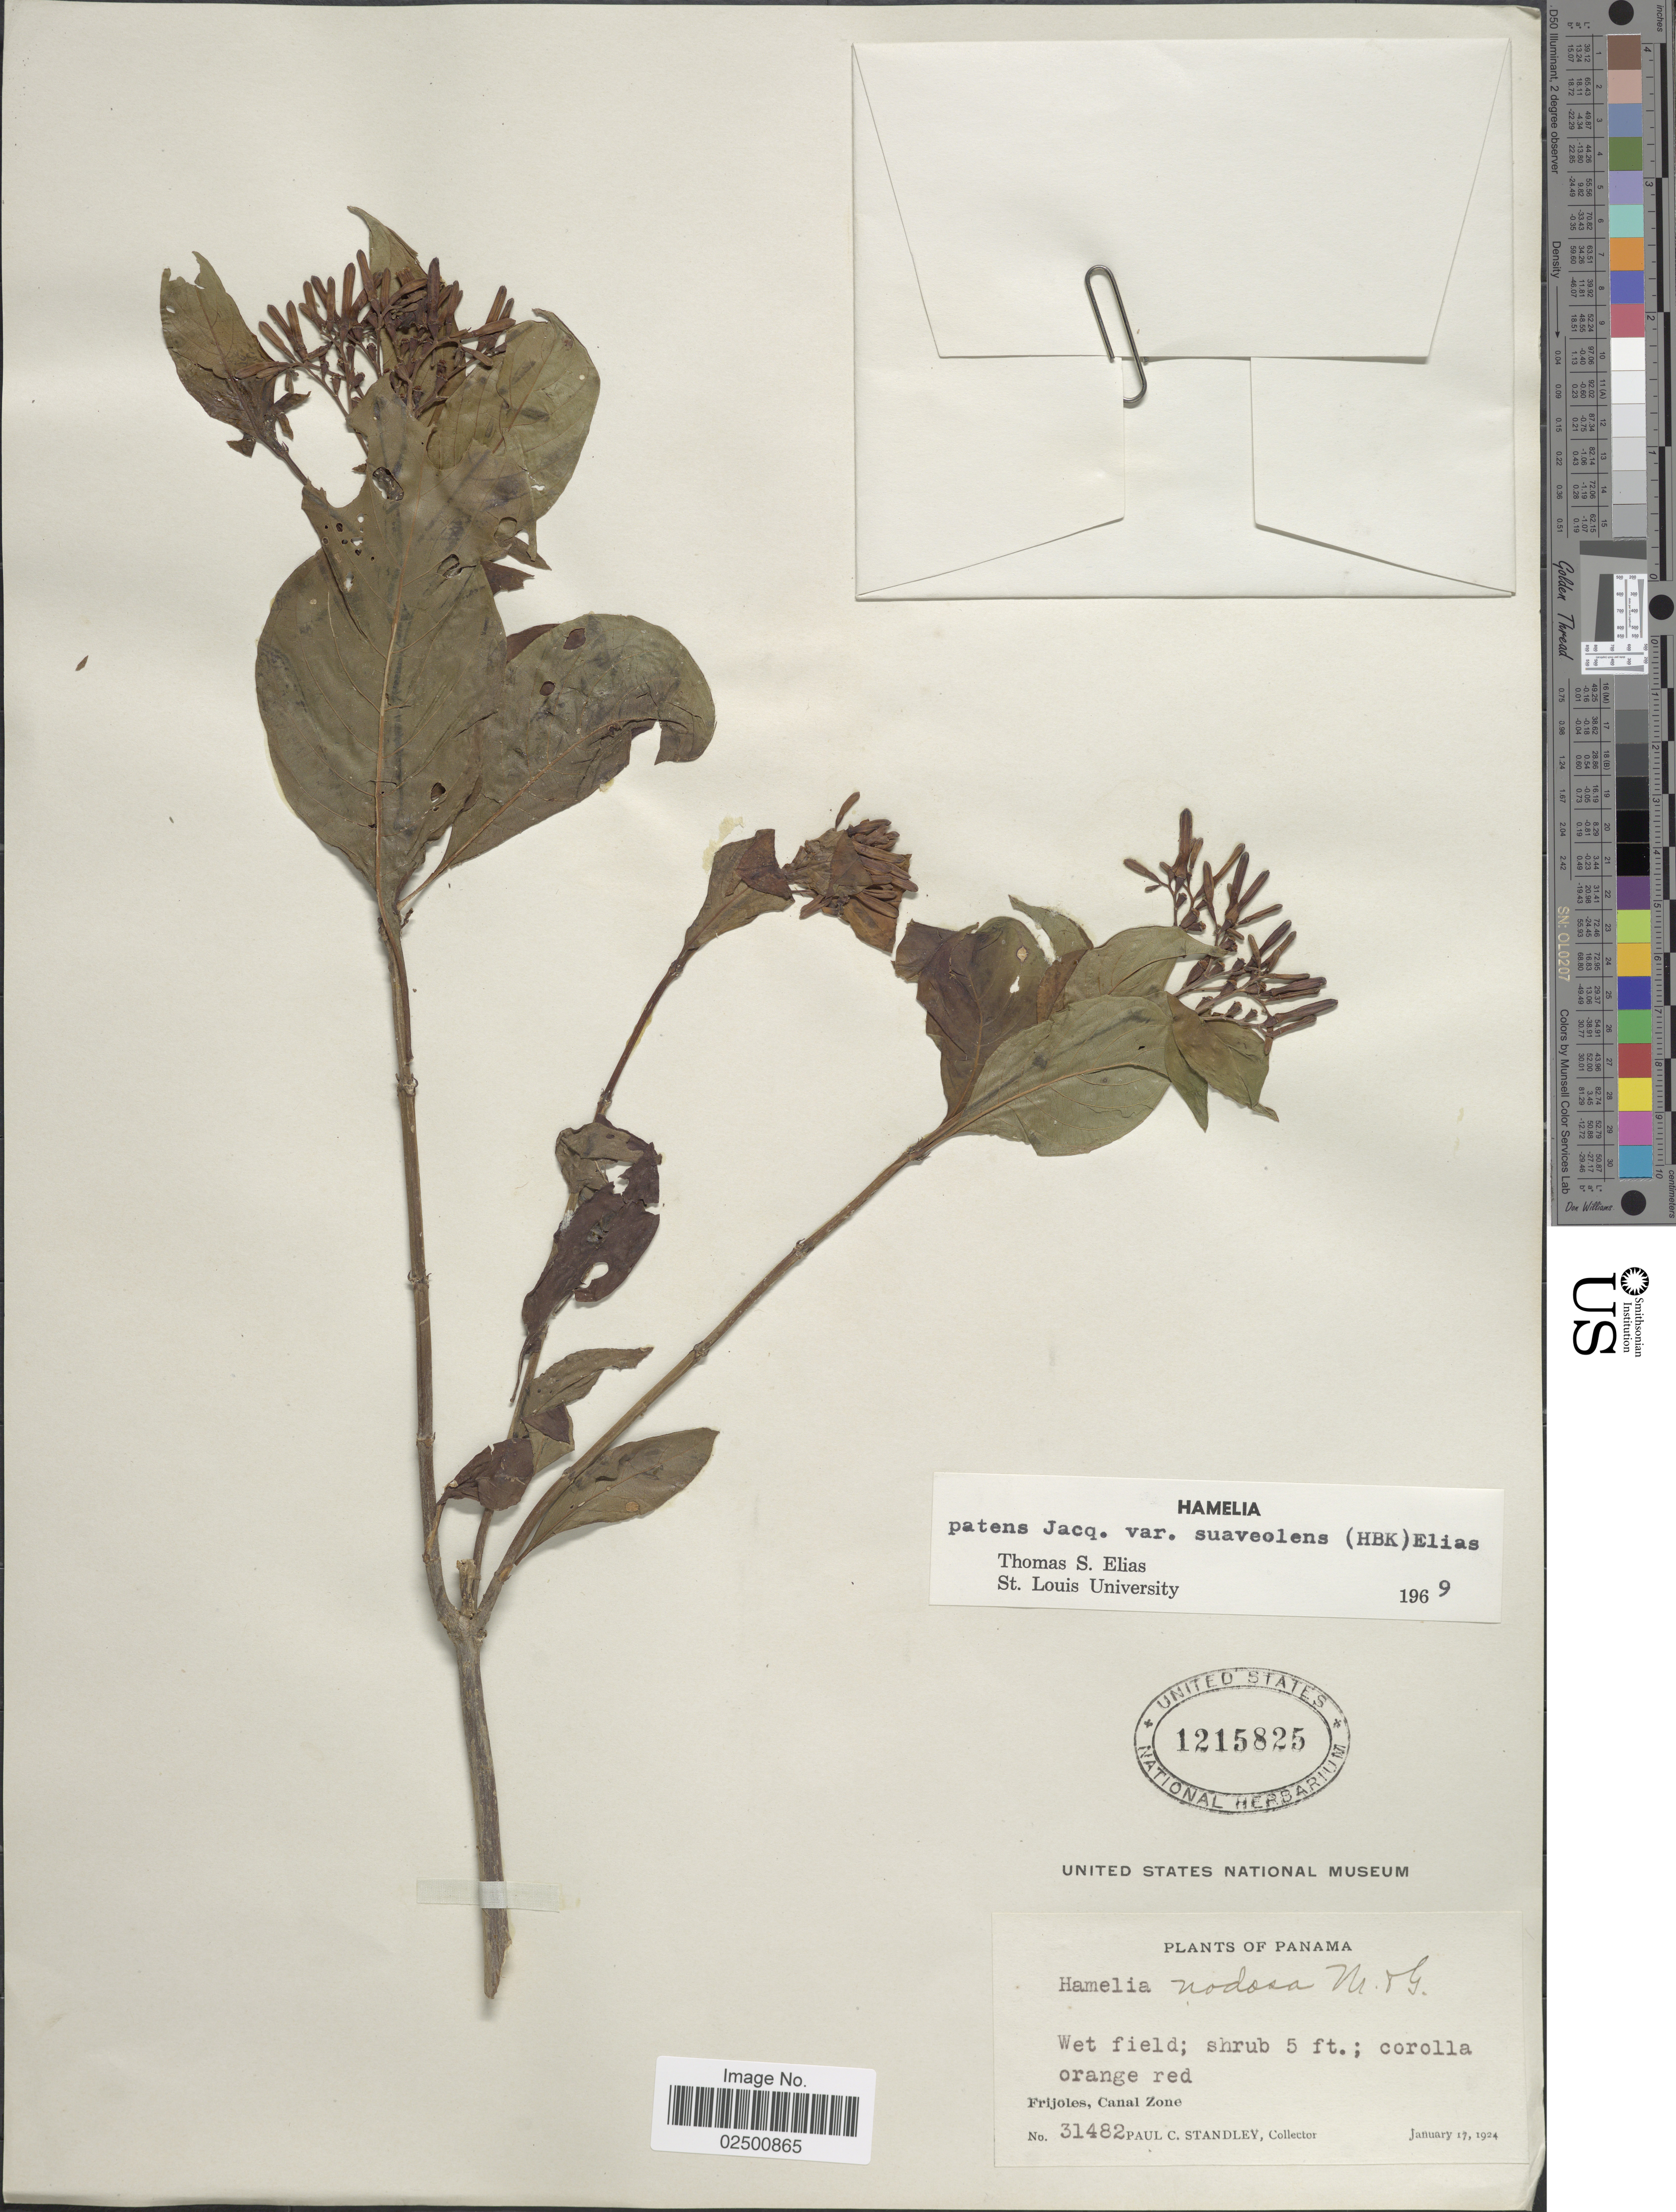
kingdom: Plantae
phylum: Tracheophyta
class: Magnoliopsida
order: Gentianales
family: Rubiaceae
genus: Hamelia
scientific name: Hamelia patens var. suaveolens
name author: (Kunth)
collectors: P. C. Standley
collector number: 31482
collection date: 1924-01-17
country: Panama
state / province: Colón / Panamá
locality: Frijoles, Canal Zone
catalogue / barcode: US 1215825